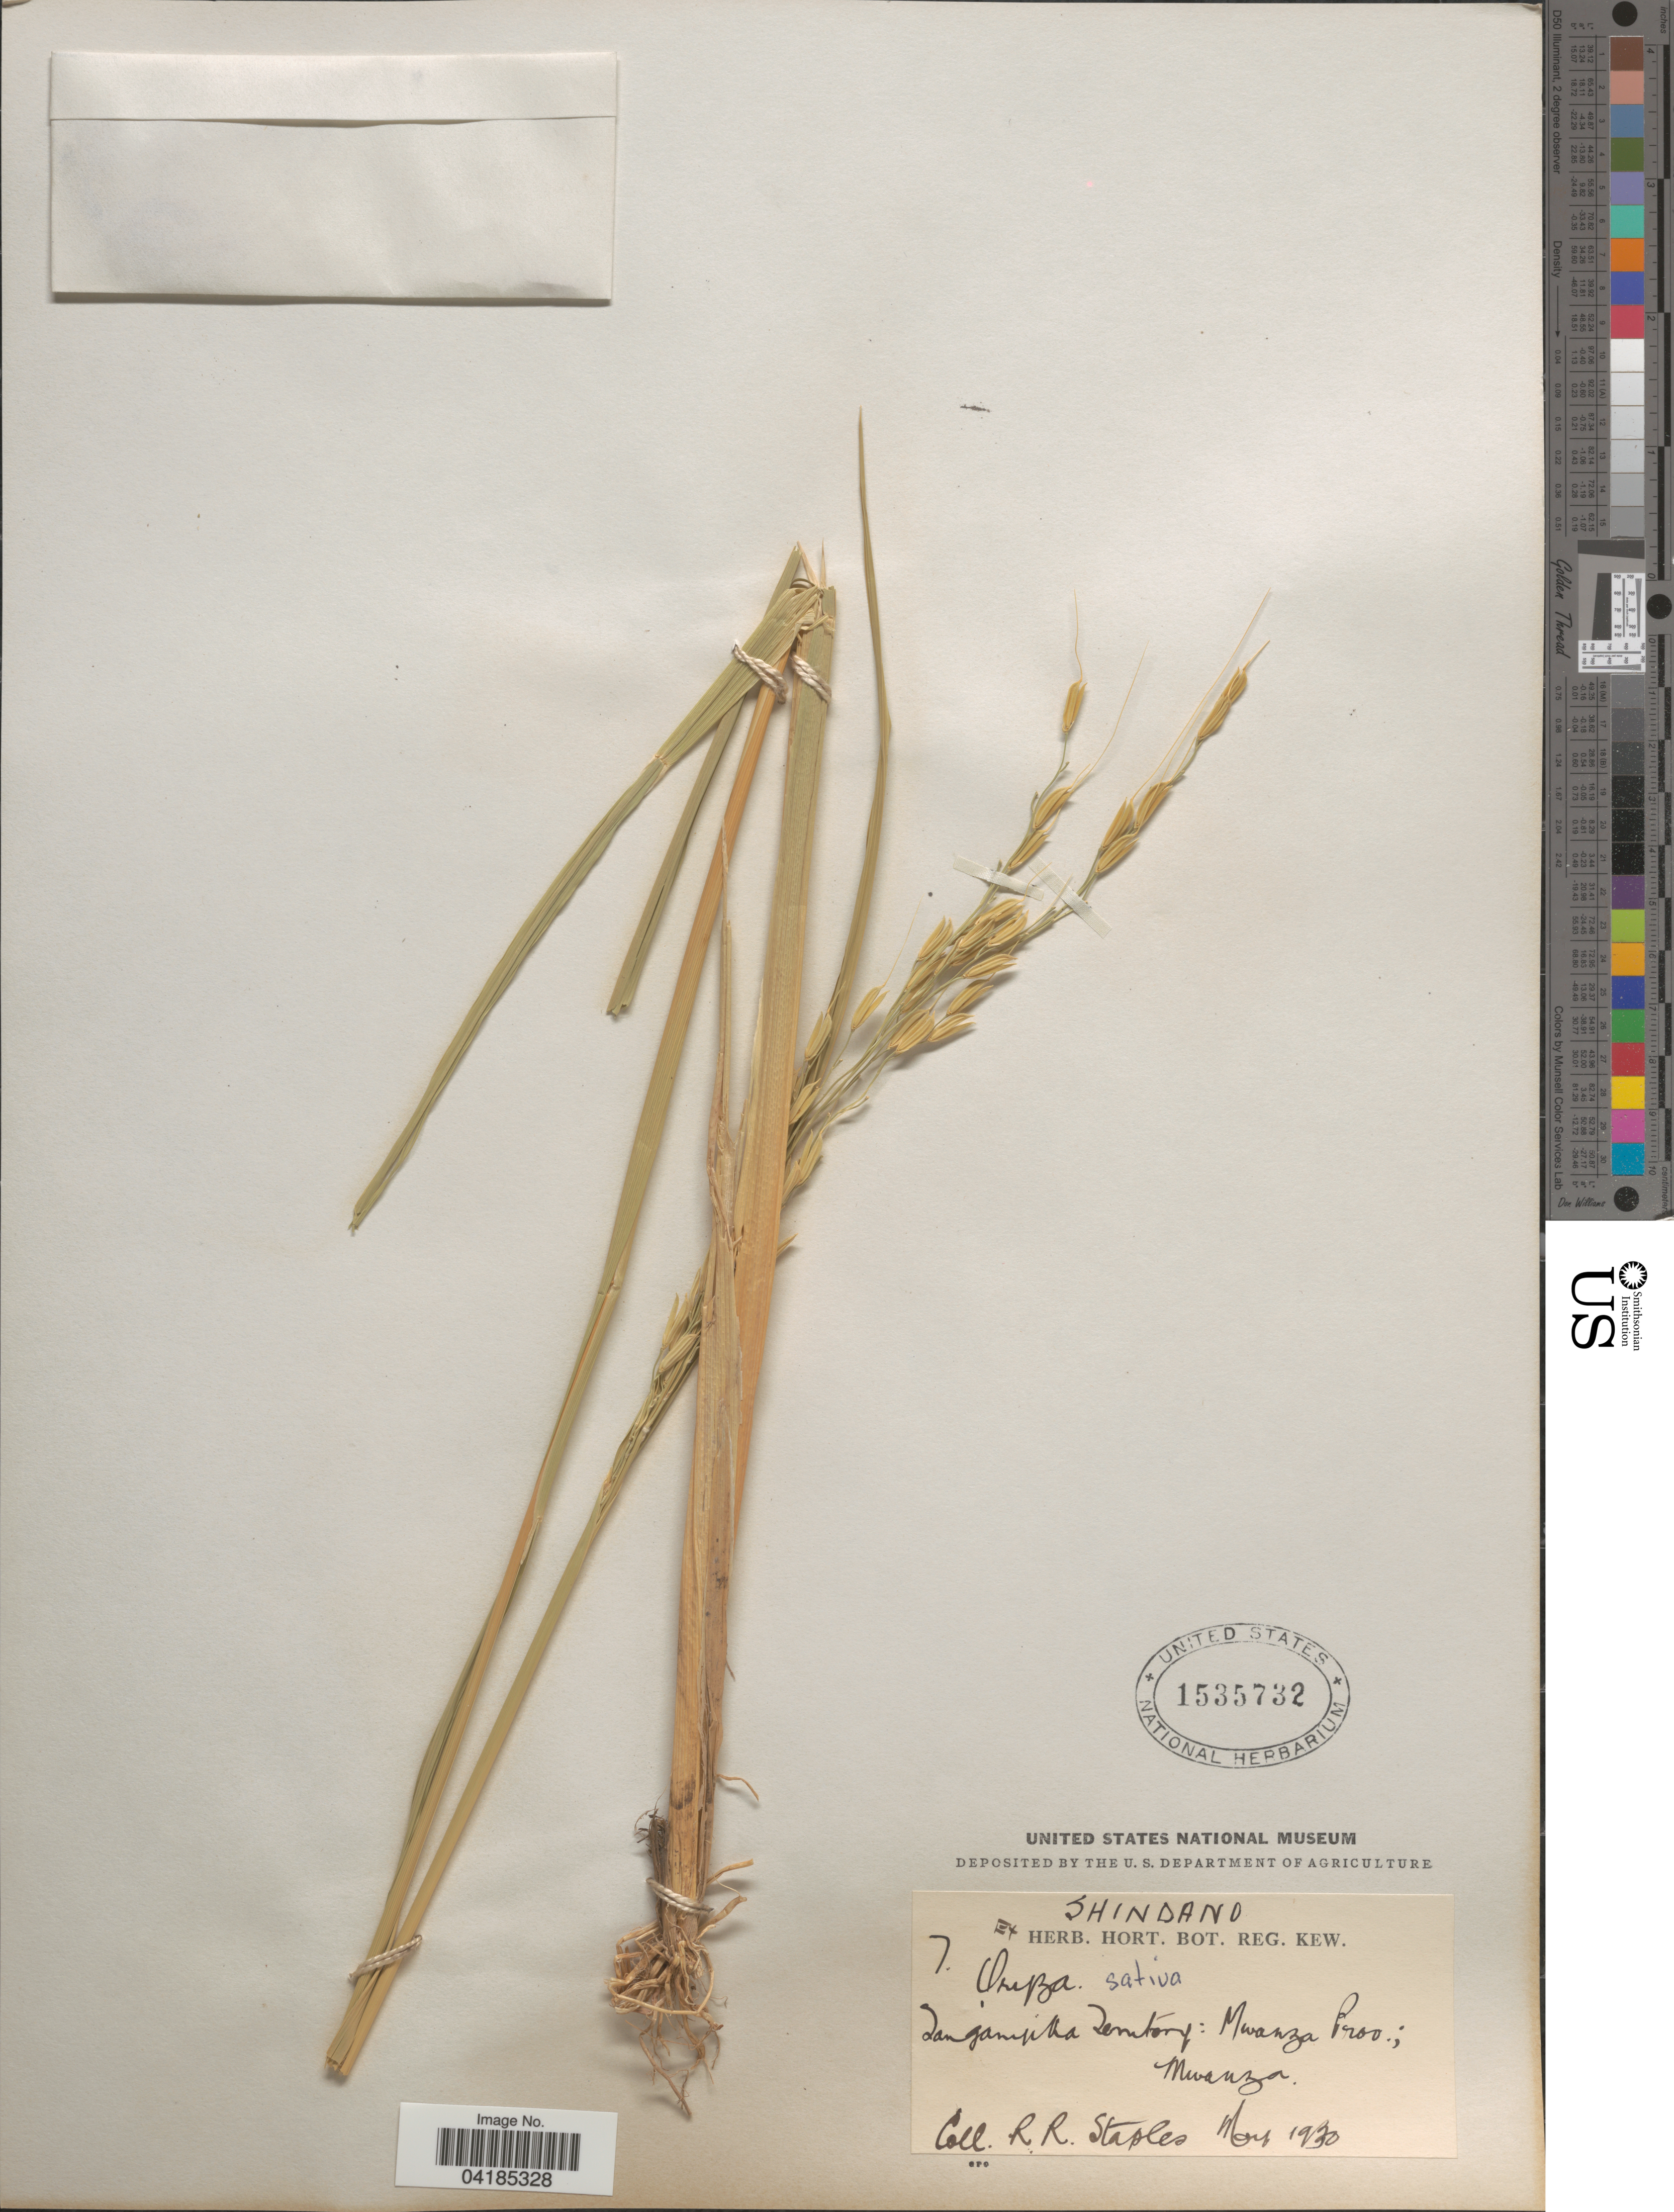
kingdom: Plantae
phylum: Tracheophyta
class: Liliopsida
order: Poales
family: Poaceae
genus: Oryza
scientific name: Oryza sativa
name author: L.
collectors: R. Staples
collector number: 7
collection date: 1930-05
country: Tanzania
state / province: Mwanza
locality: Tanganyika Territory: Mwanza.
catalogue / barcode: US 1535732